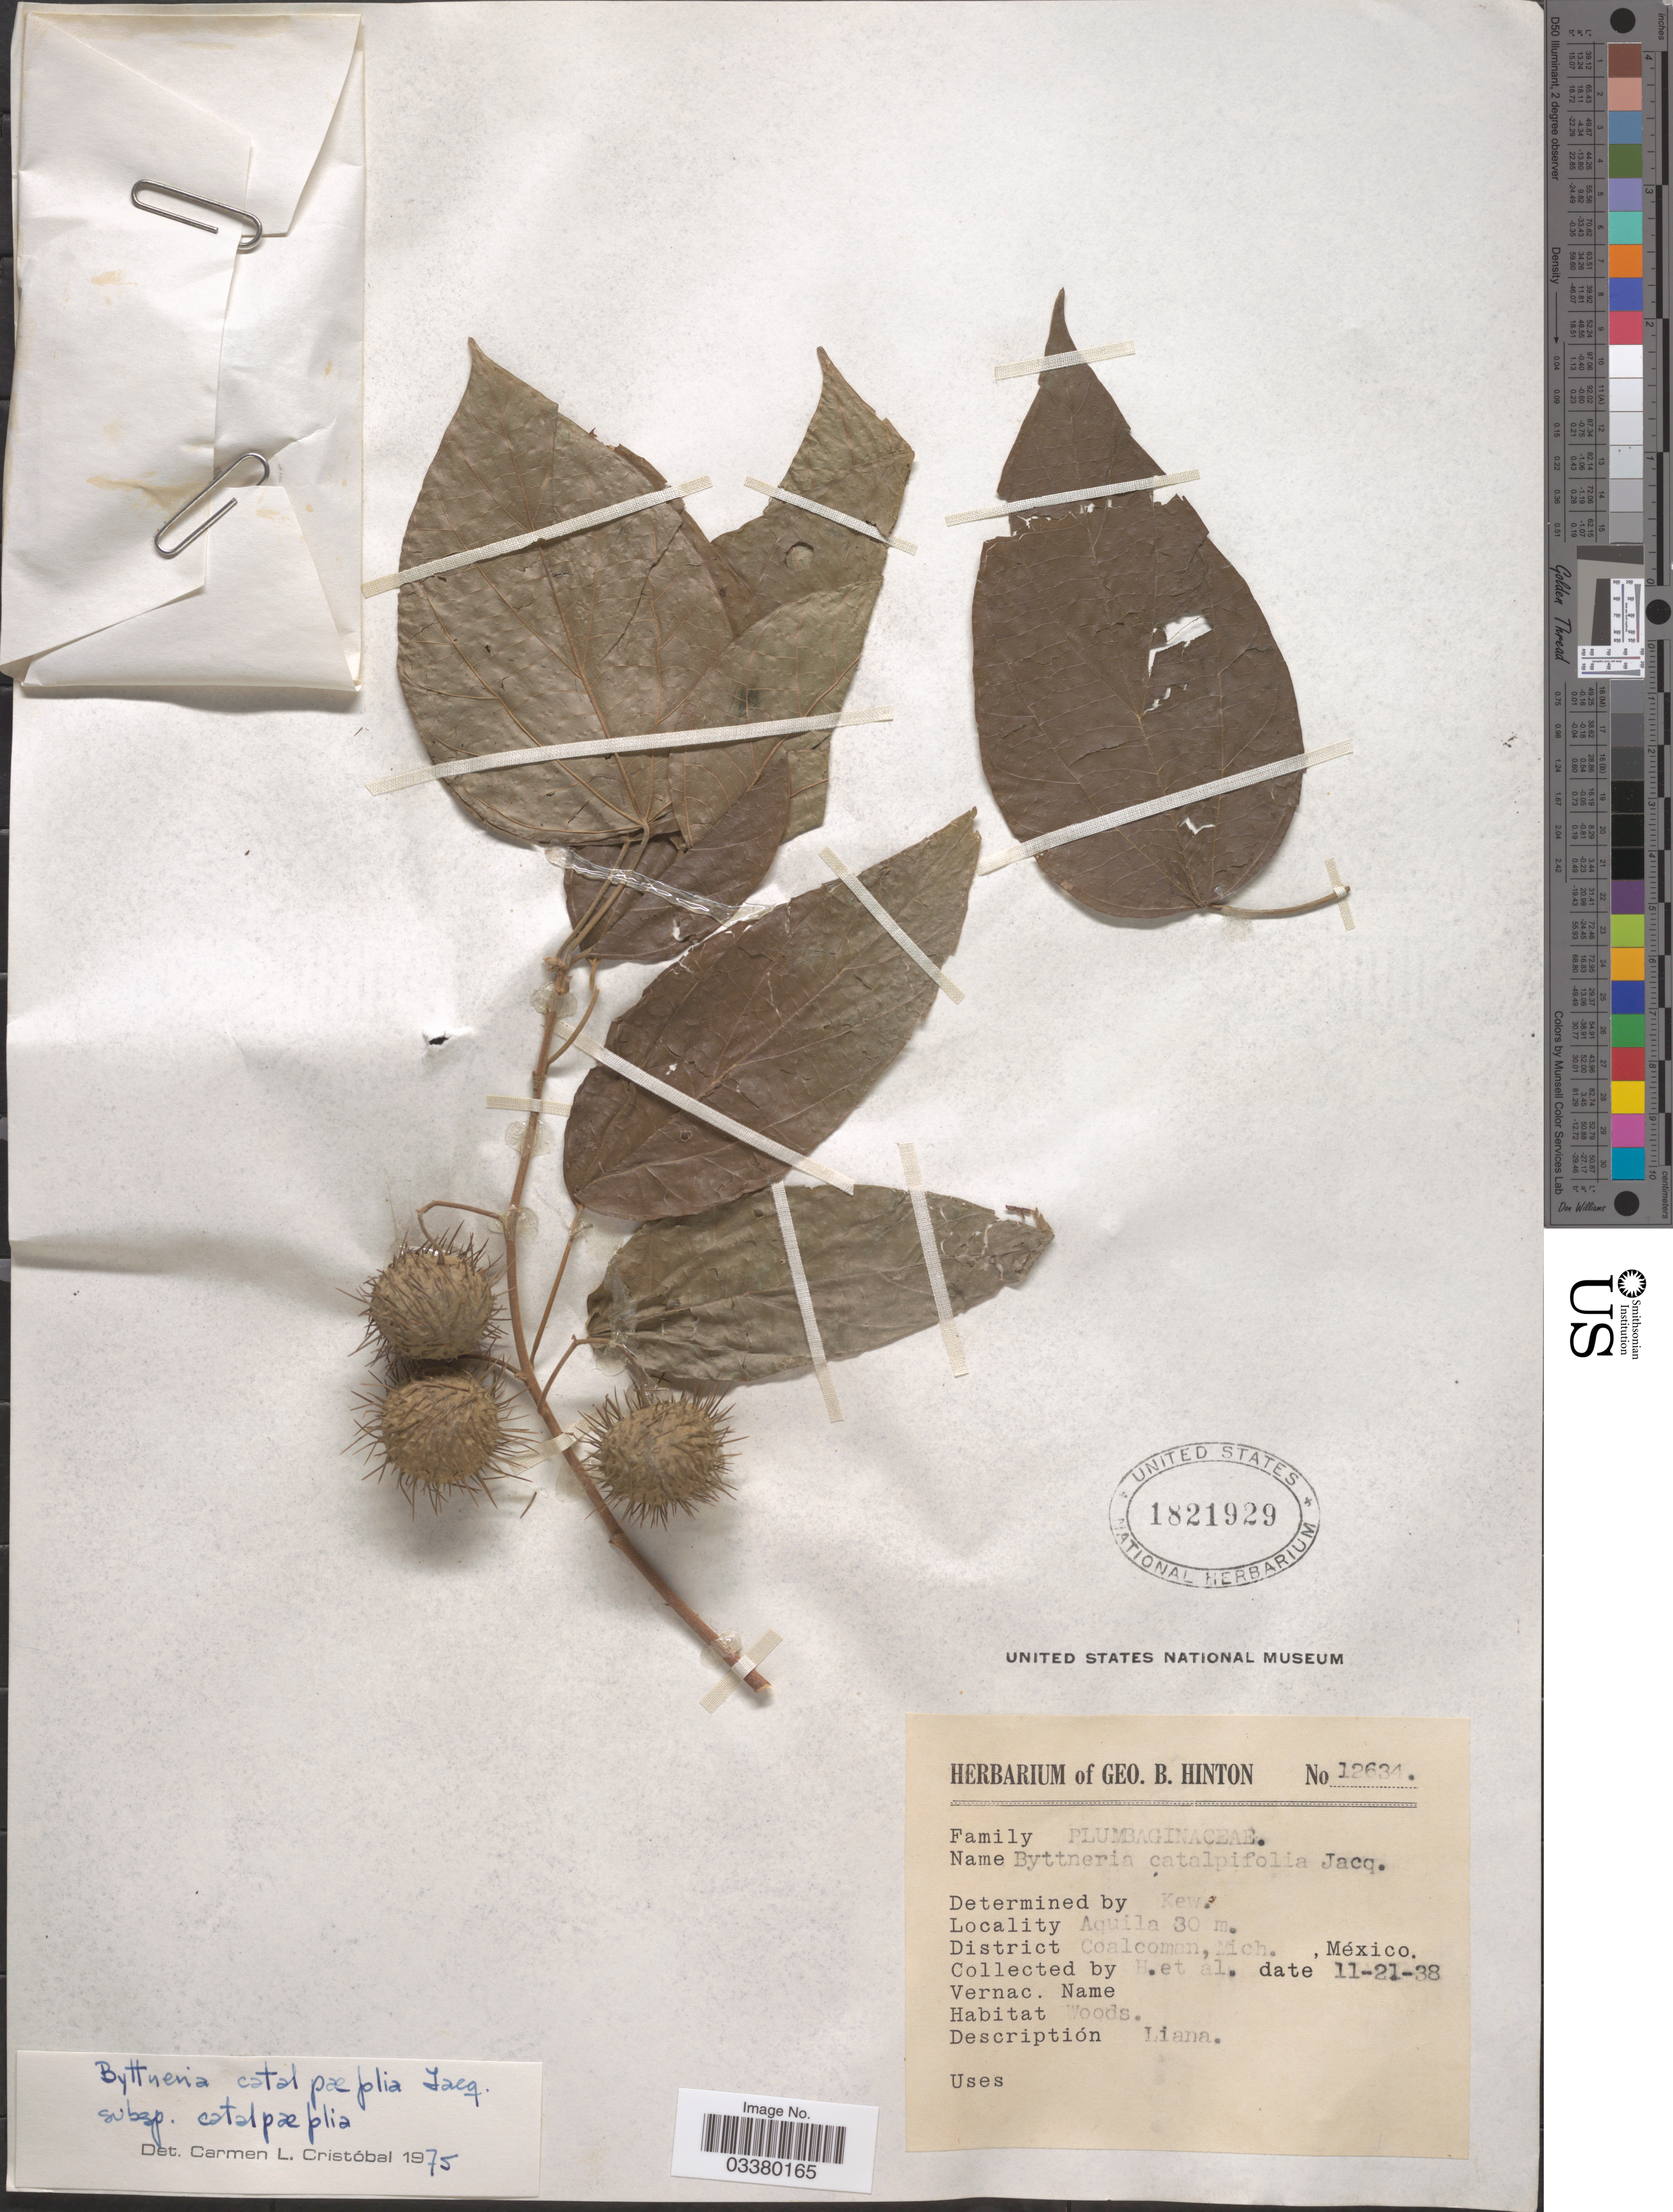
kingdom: Plantae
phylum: Tracheophyta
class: Magnoliopsida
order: Malvales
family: Malvaceae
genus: Byttneria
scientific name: Byttneria catalpifolia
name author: Jacq.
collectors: G. B. Hinton & et al.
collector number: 12634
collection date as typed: Transcribed d/m/y: 21/11/38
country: Mexico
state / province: Michoacán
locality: Aquila, District Coalcoman.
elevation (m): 30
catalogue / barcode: US 1821929